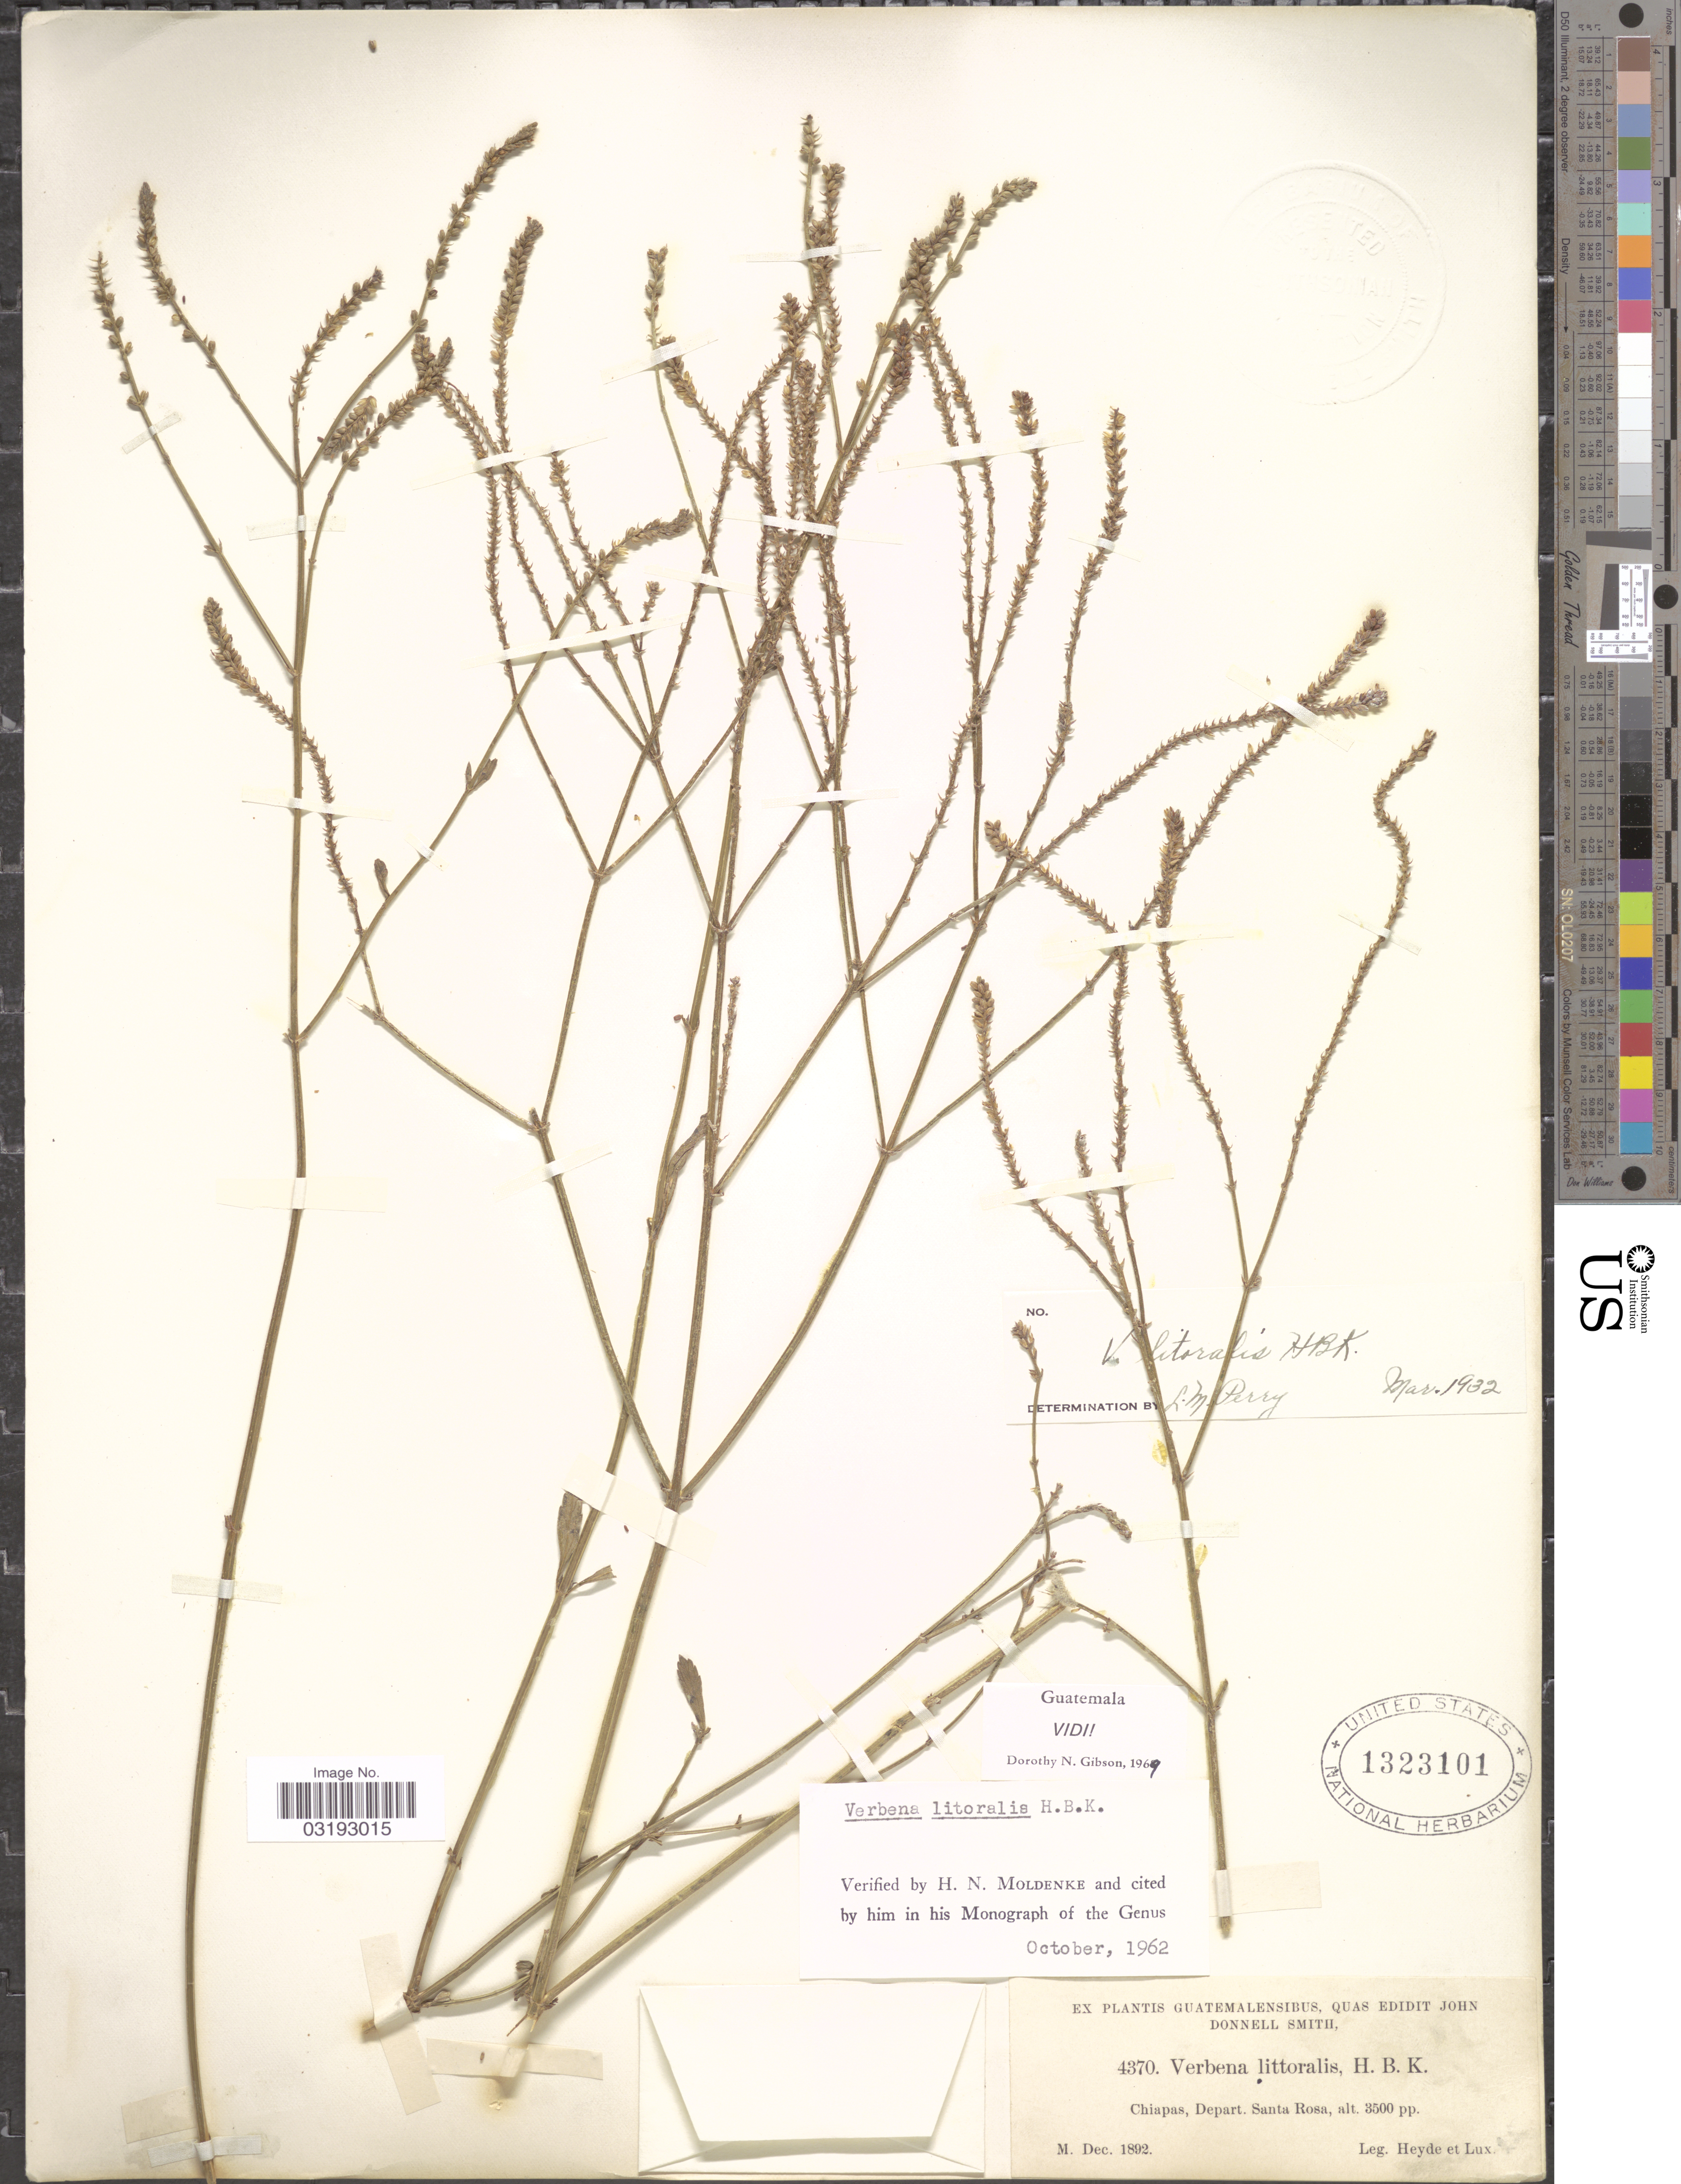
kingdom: Plantae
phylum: Tracheophyta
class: Magnoliopsida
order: Lamiales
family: Verbenaceae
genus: Verbena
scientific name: Verbena litoralis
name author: Kunth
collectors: Heyde & Lux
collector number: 4370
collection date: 1892-12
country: Guatemala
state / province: Santa Rosa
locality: Chiapas, Depart. Santa Rosa.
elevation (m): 1067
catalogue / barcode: US 1323101